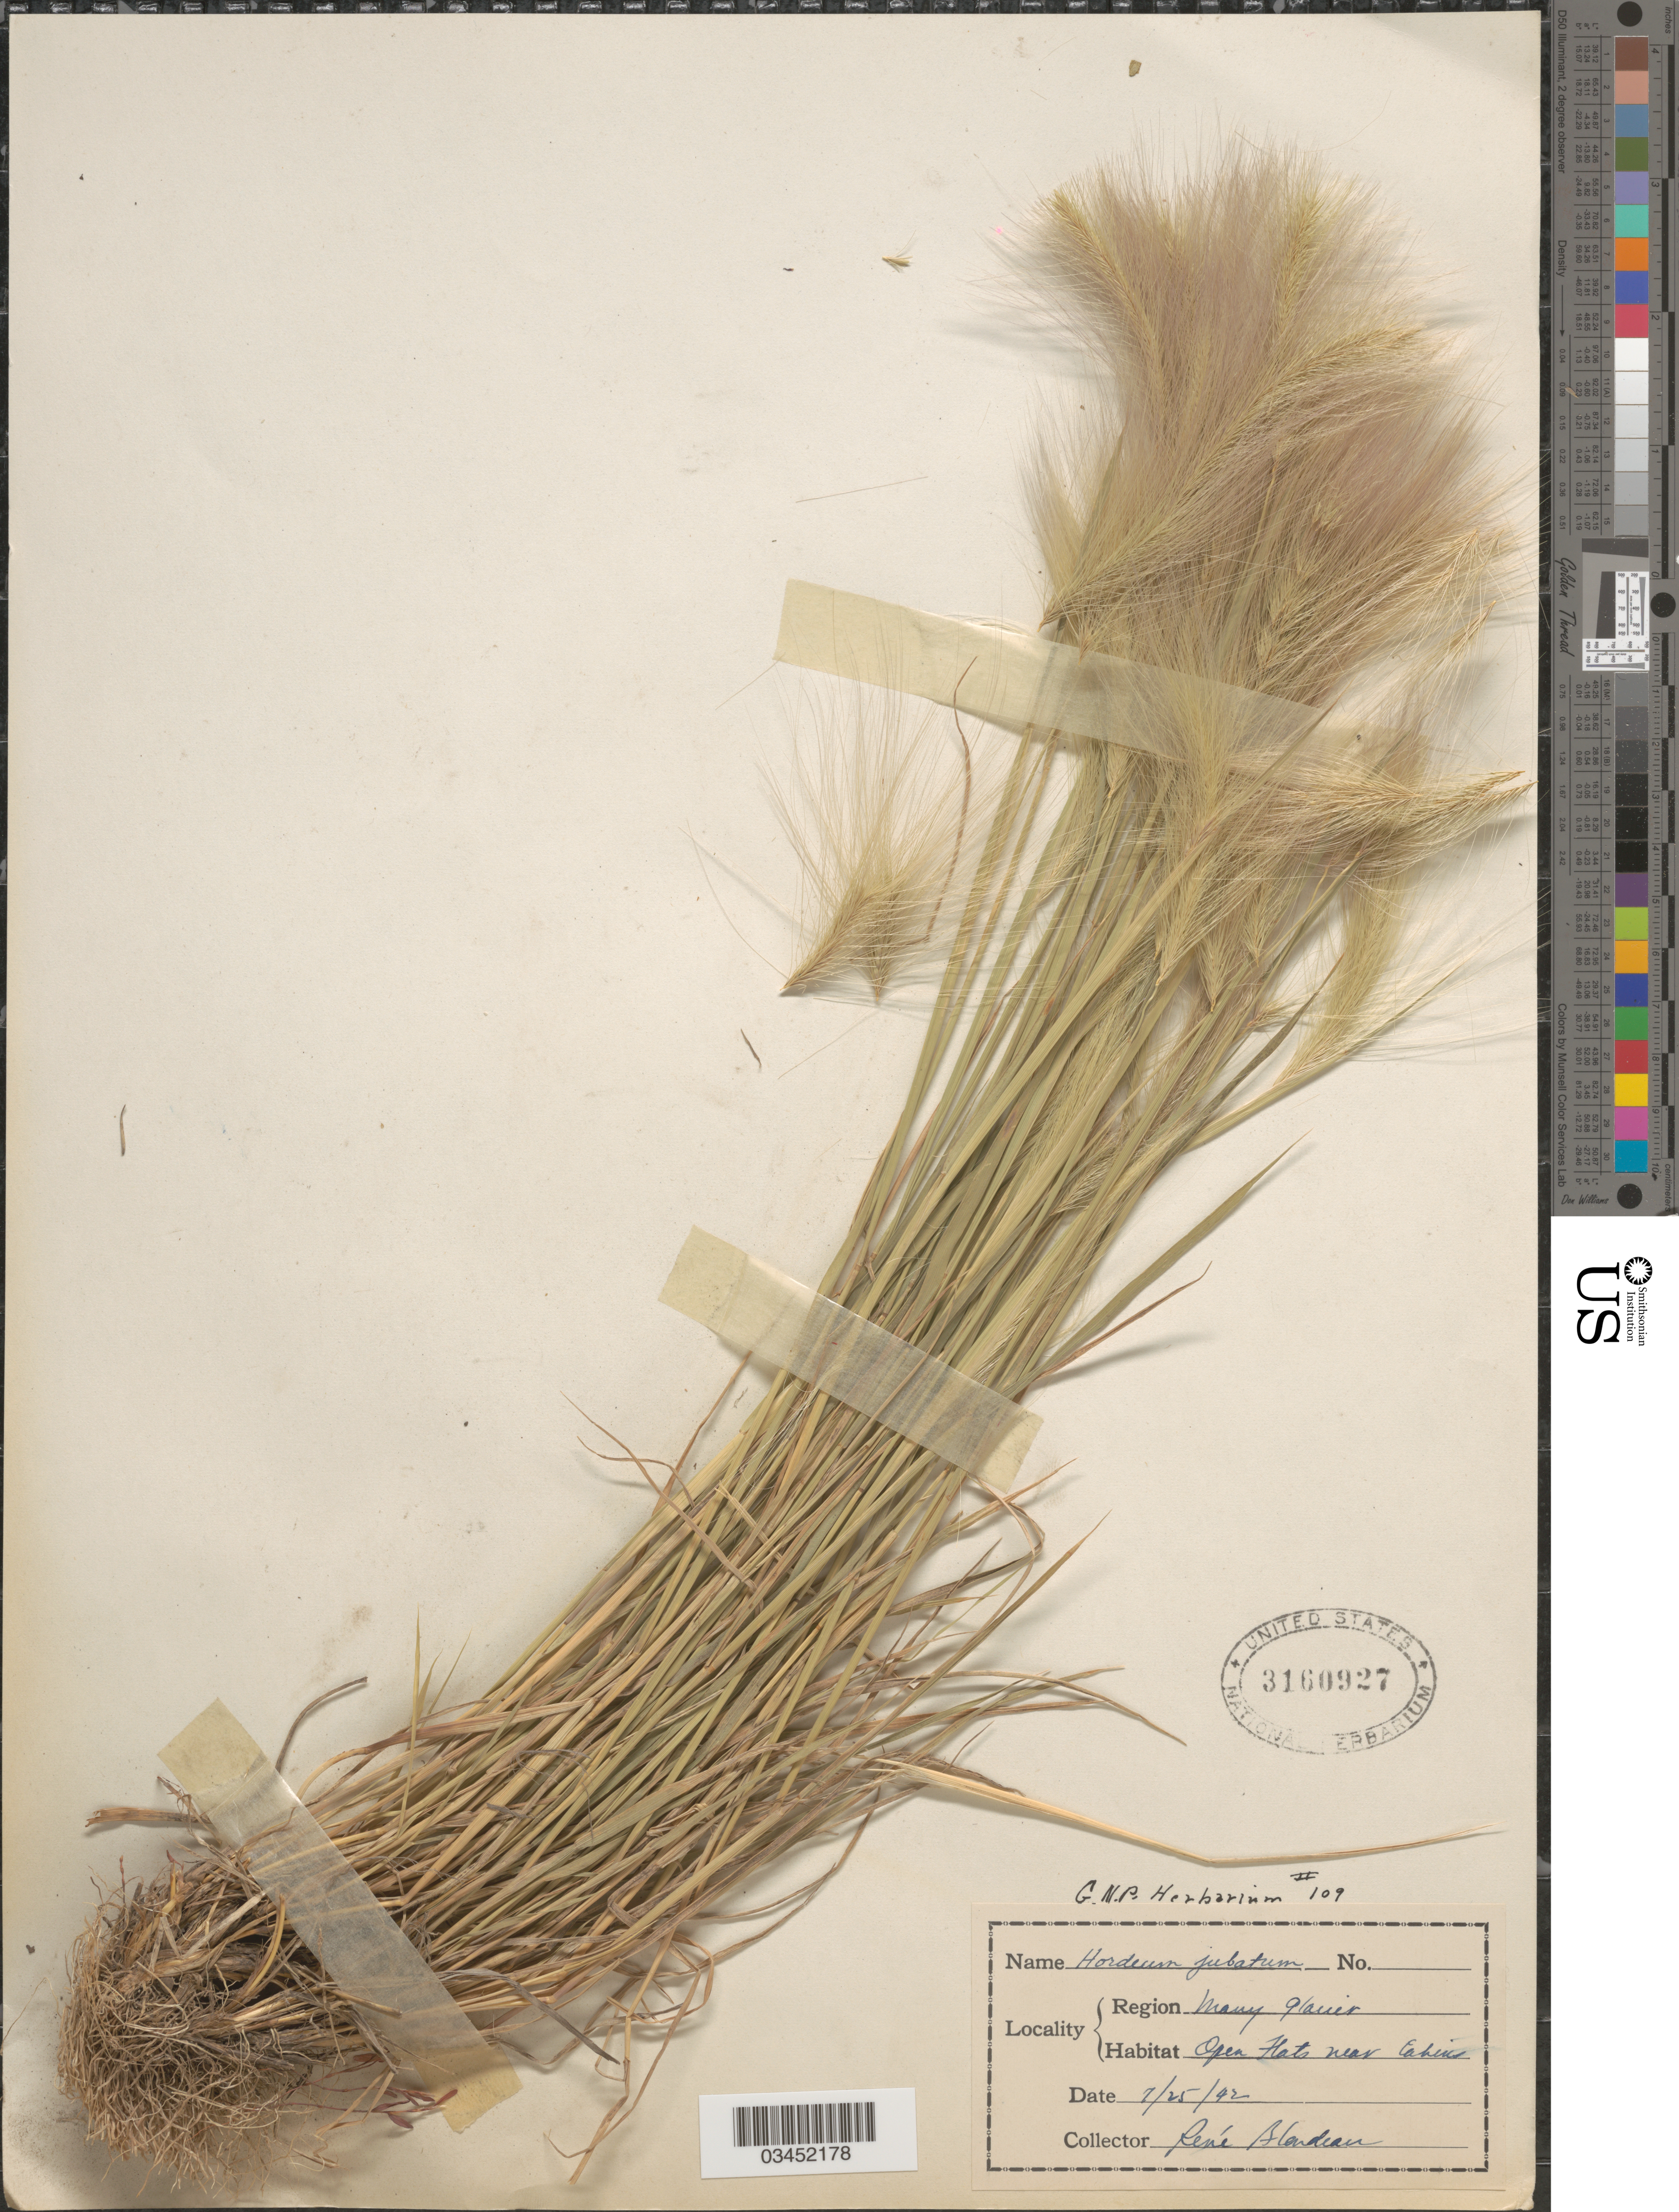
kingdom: Plantae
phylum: Tracheophyta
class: Liliopsida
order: Poales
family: Poaceae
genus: Hordeum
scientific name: Hordeum jubatum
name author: L.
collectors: R. Blandeau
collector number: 109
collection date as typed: Transcribed d/m/y: 25/7/42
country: United States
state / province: Montana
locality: Region Many glacier. Open flats near Cabins.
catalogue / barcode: US 3160927